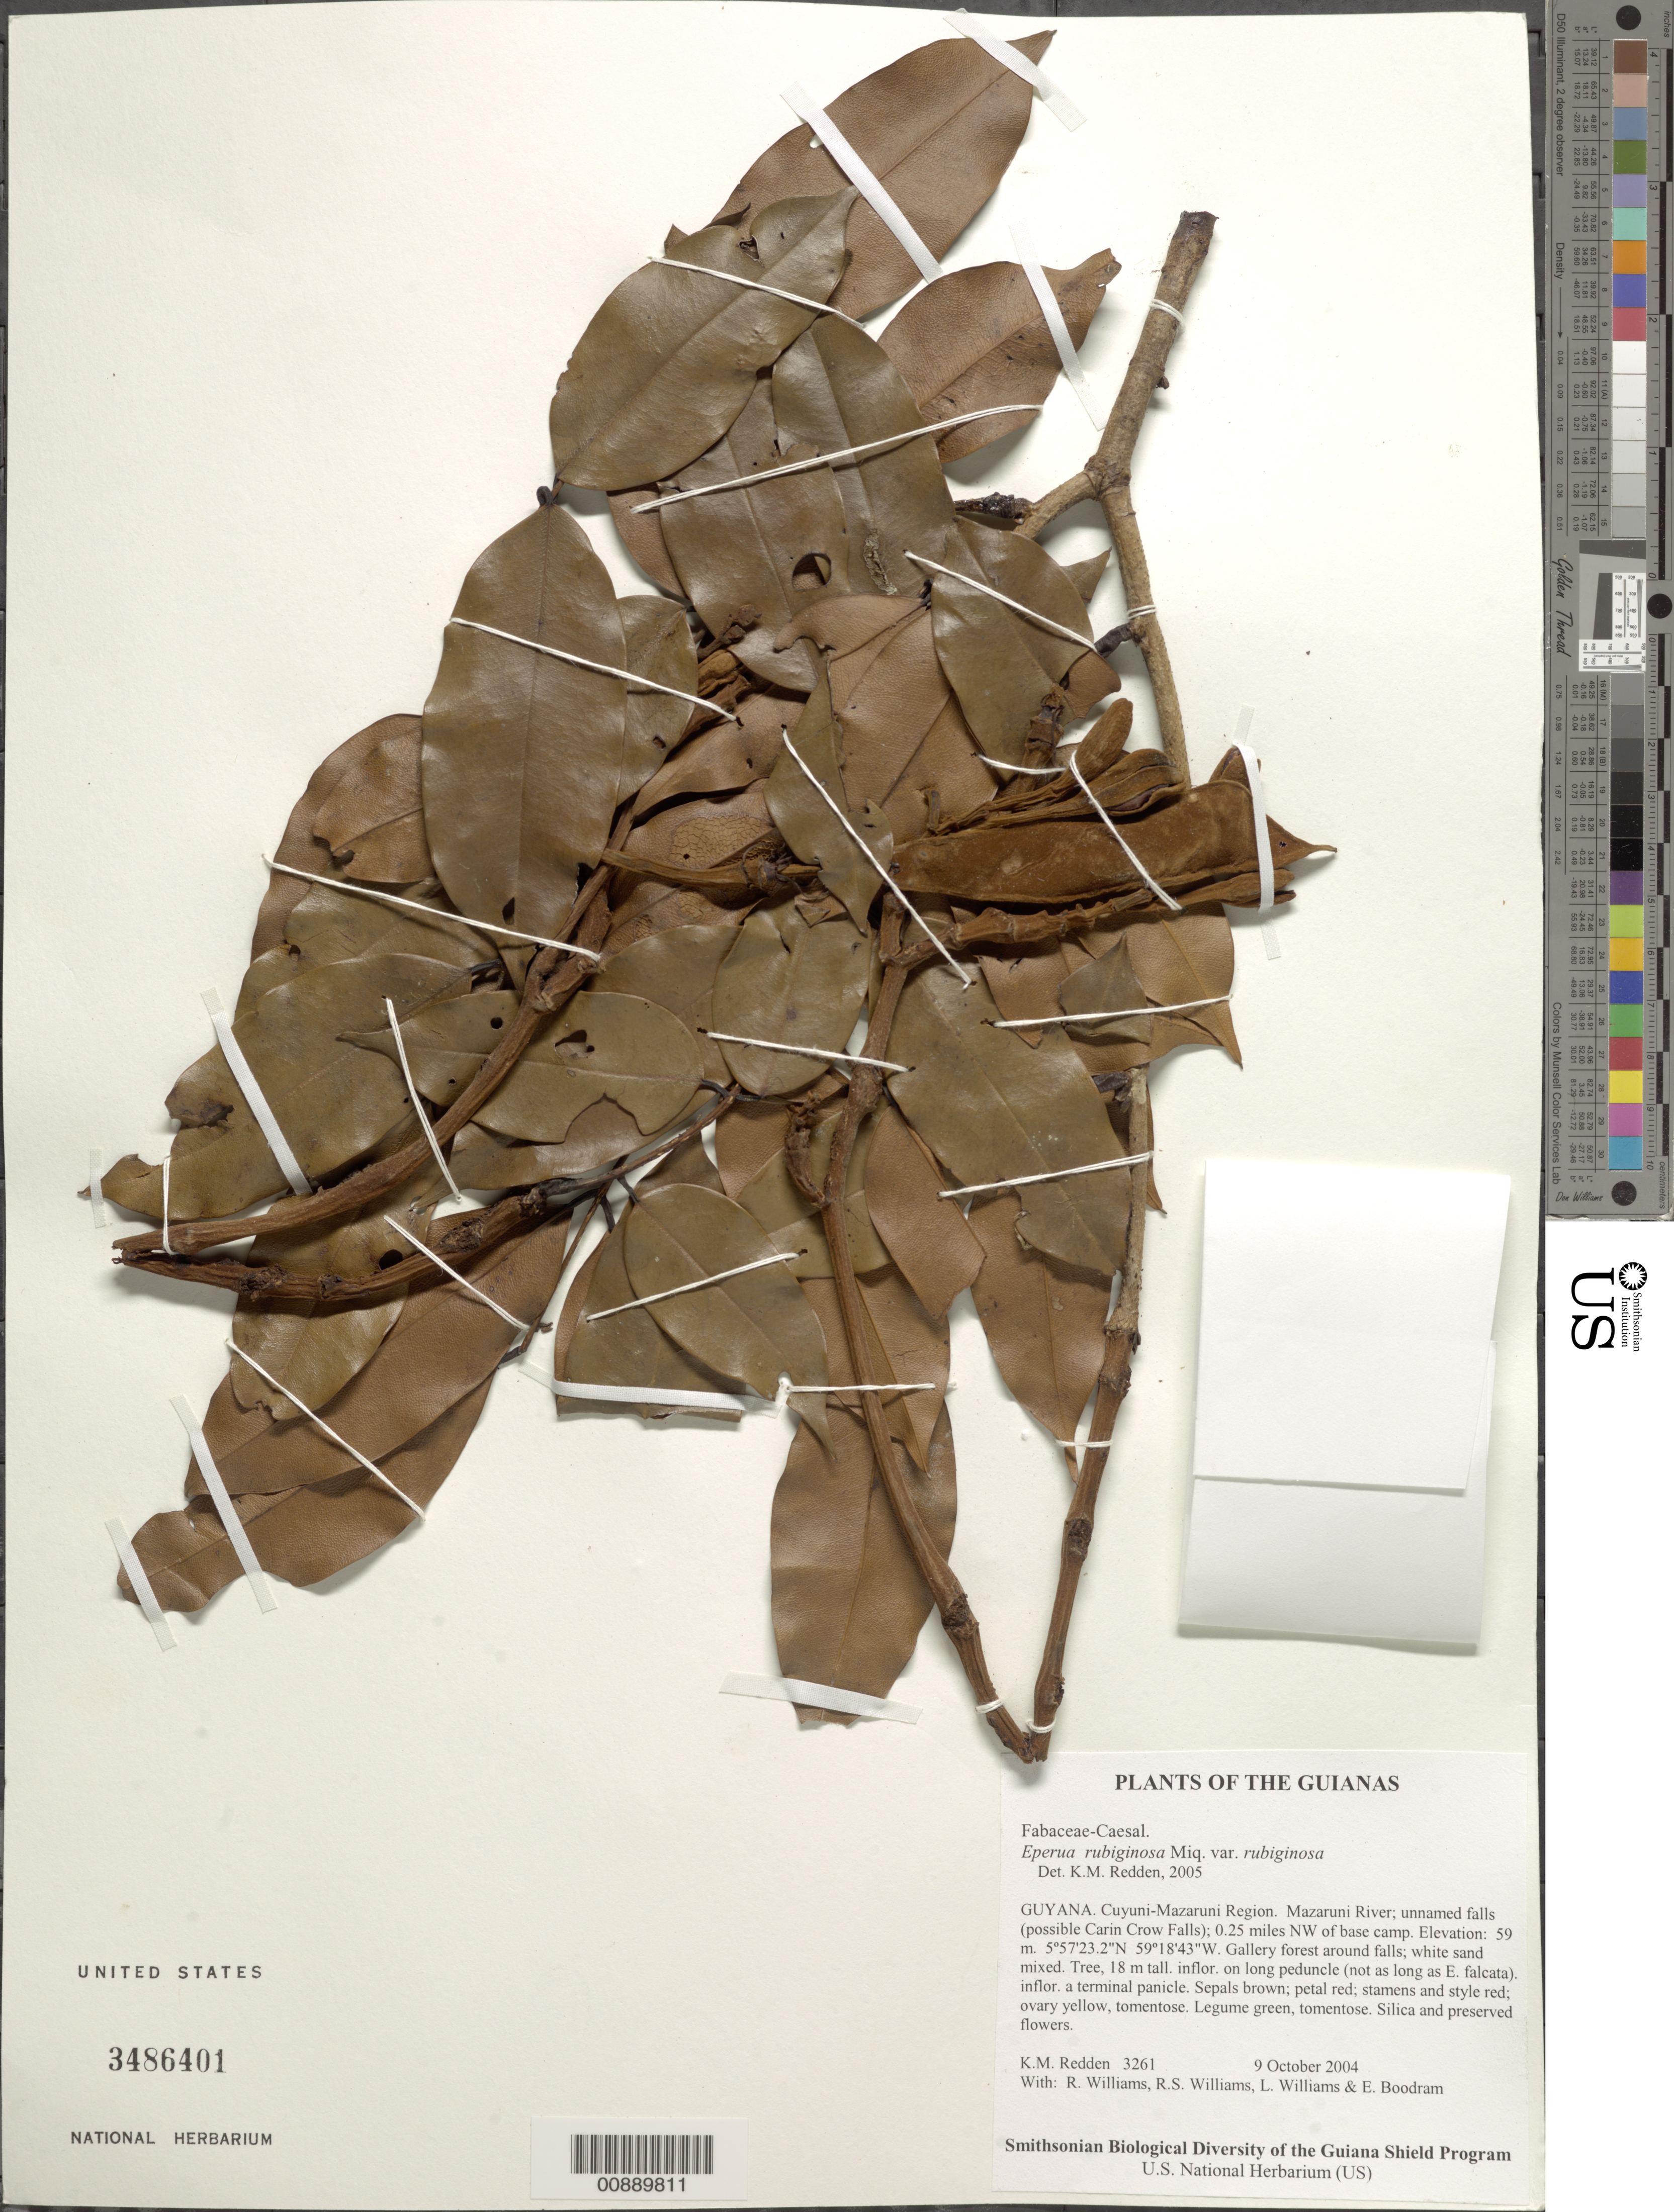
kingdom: Plantae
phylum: Tracheophyta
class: Magnoliopsida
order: Fabales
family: Fabaceae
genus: Eperua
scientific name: Eperua rubiginosa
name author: Miq.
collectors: K. M. Redden, R. Williams, R. S. Williams, L. Williams & E. Boodram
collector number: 3261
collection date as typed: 9 October 2004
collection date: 2004-10-09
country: Guyana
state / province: Cuyuni-Mazaruni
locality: Mazaruni River; unnamed falls (possible Carin Crow Falls); 0.25 miles NW of base camp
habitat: Gallery forest around falls; white sand mixed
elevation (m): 59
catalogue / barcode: US 3486401